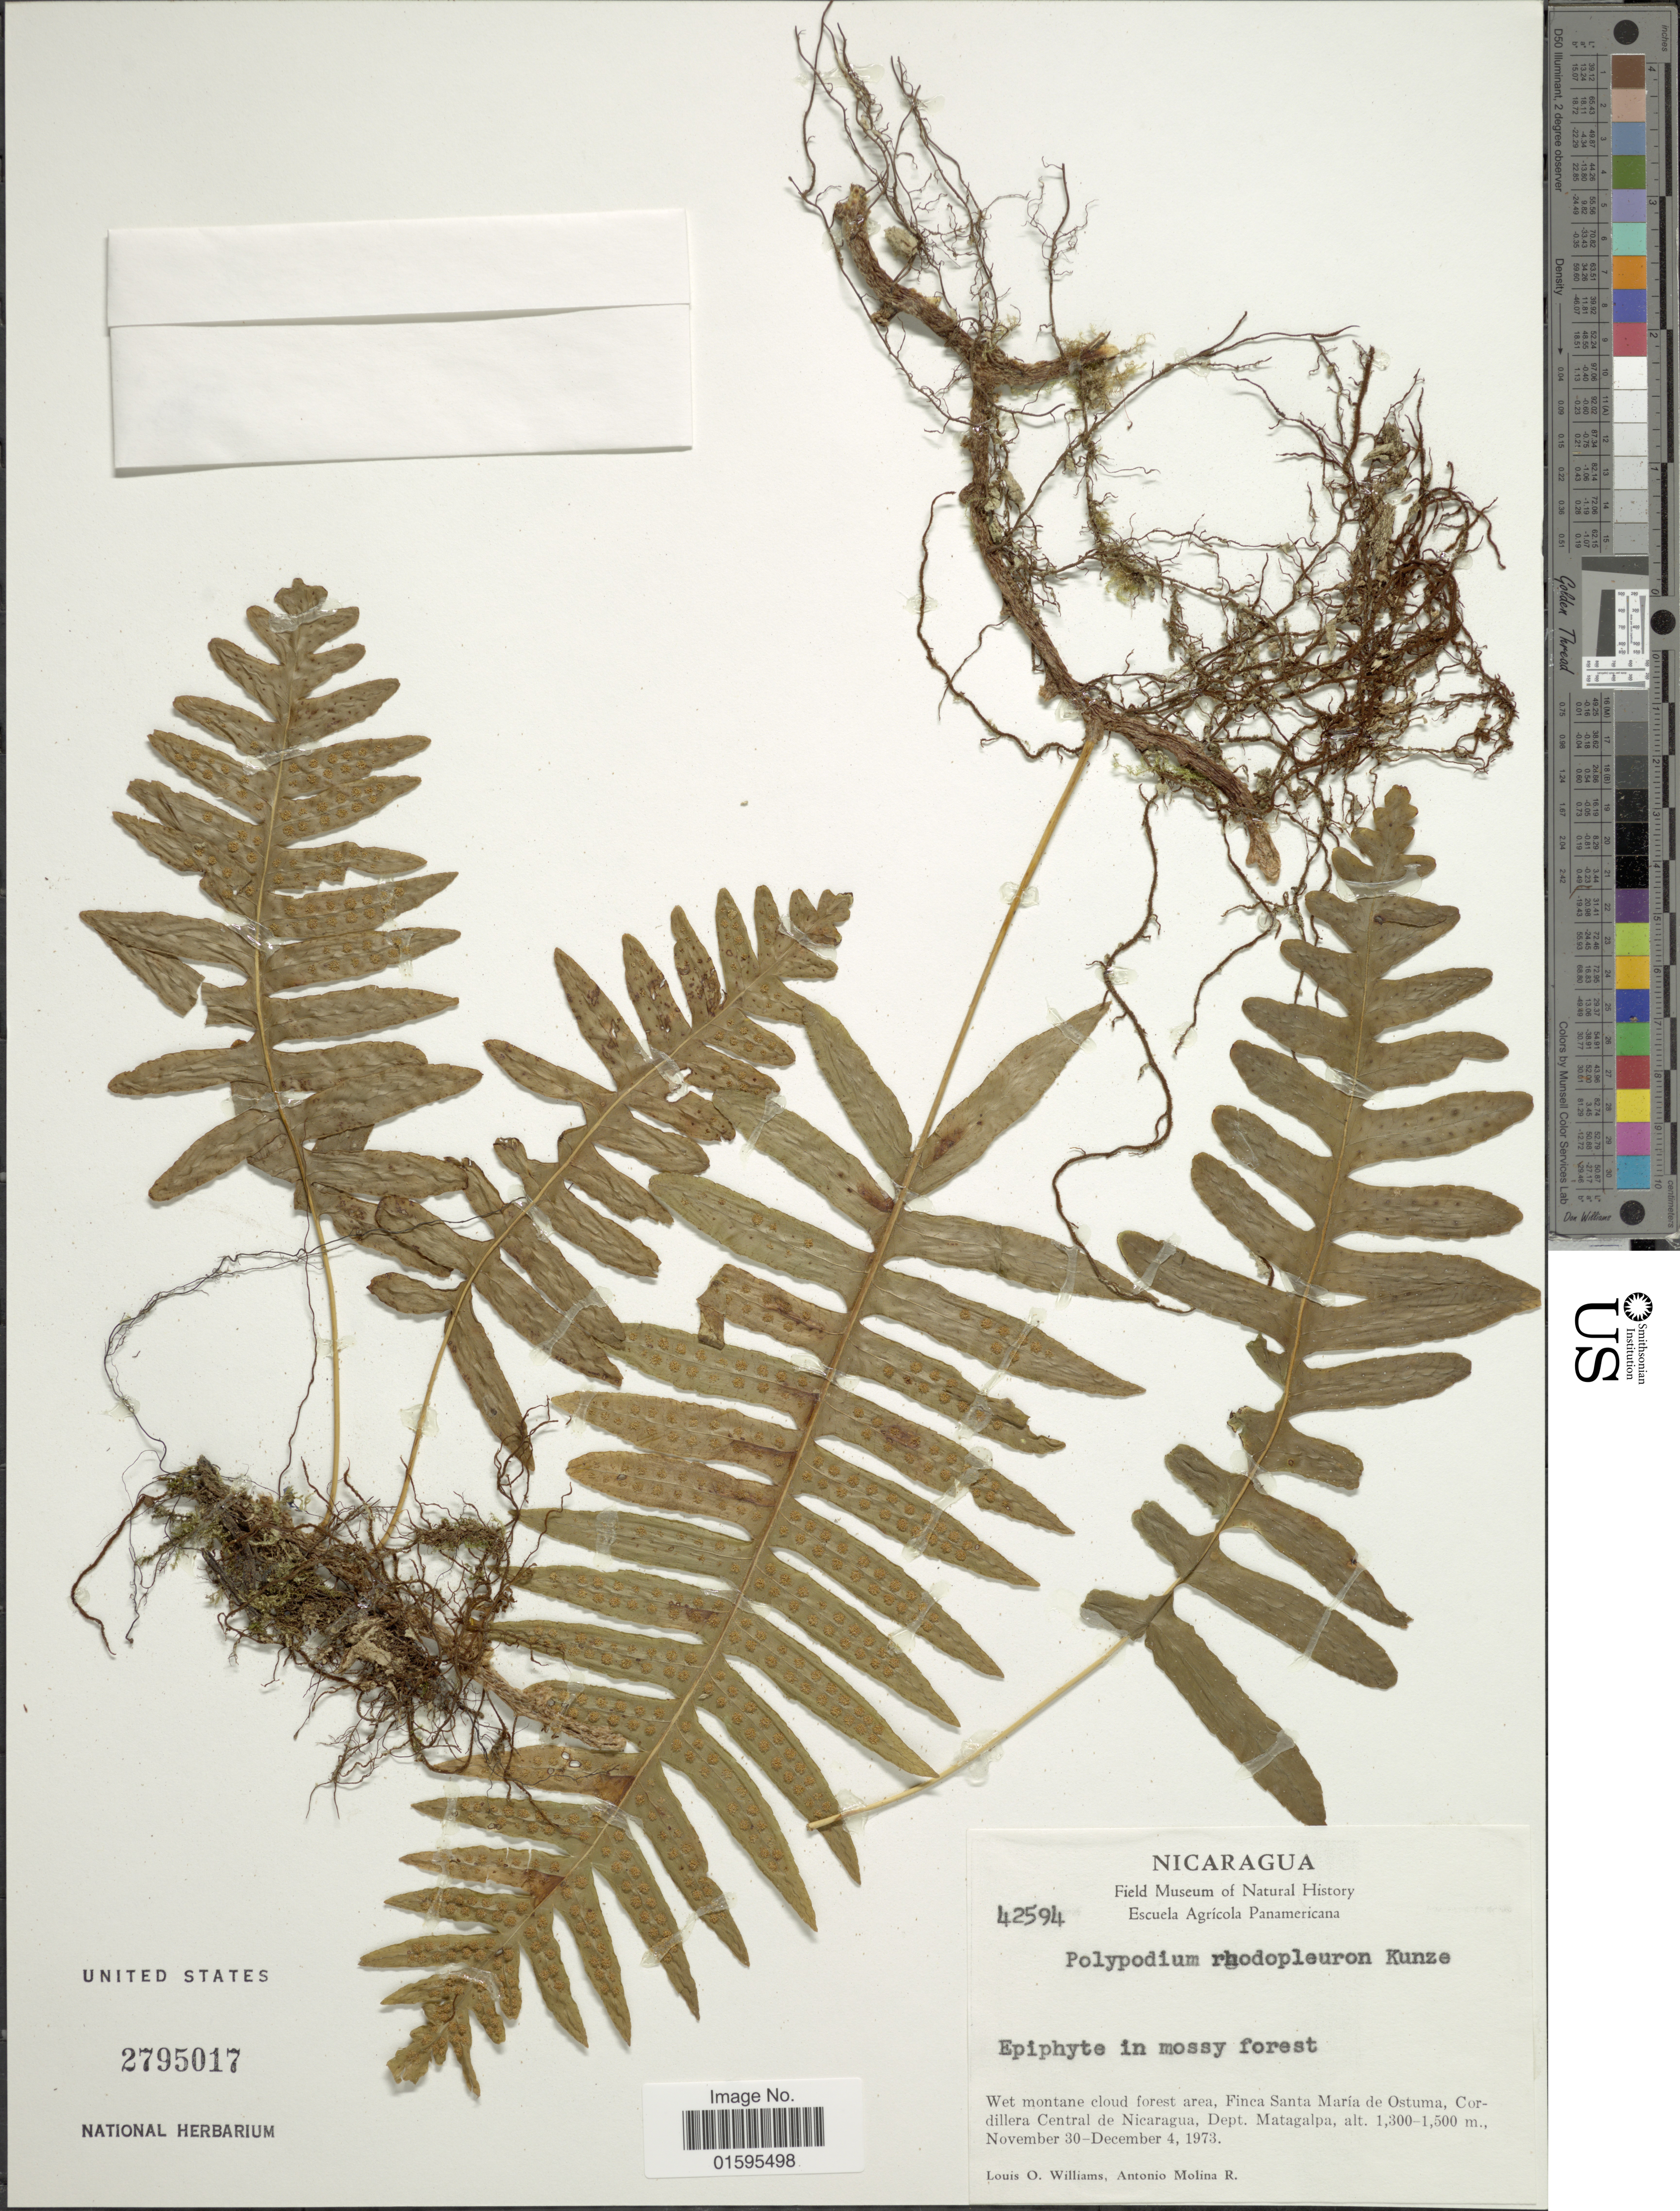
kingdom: Plantae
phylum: Tracheophyta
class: Polypodiopsida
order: Polypodiales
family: Polypodiaceae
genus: Polypodium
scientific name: Polypodium rhodopleuron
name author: Kunze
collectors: L. O. Williams & A. Molina R.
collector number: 42594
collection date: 1973-11-30/1973-12-04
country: Nicaragua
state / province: Matagalpa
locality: Finca Santa Maria de Ostuma, Cordillera Central de Nicaragua, Dept. Matagalpa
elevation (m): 1300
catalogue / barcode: US 2795017